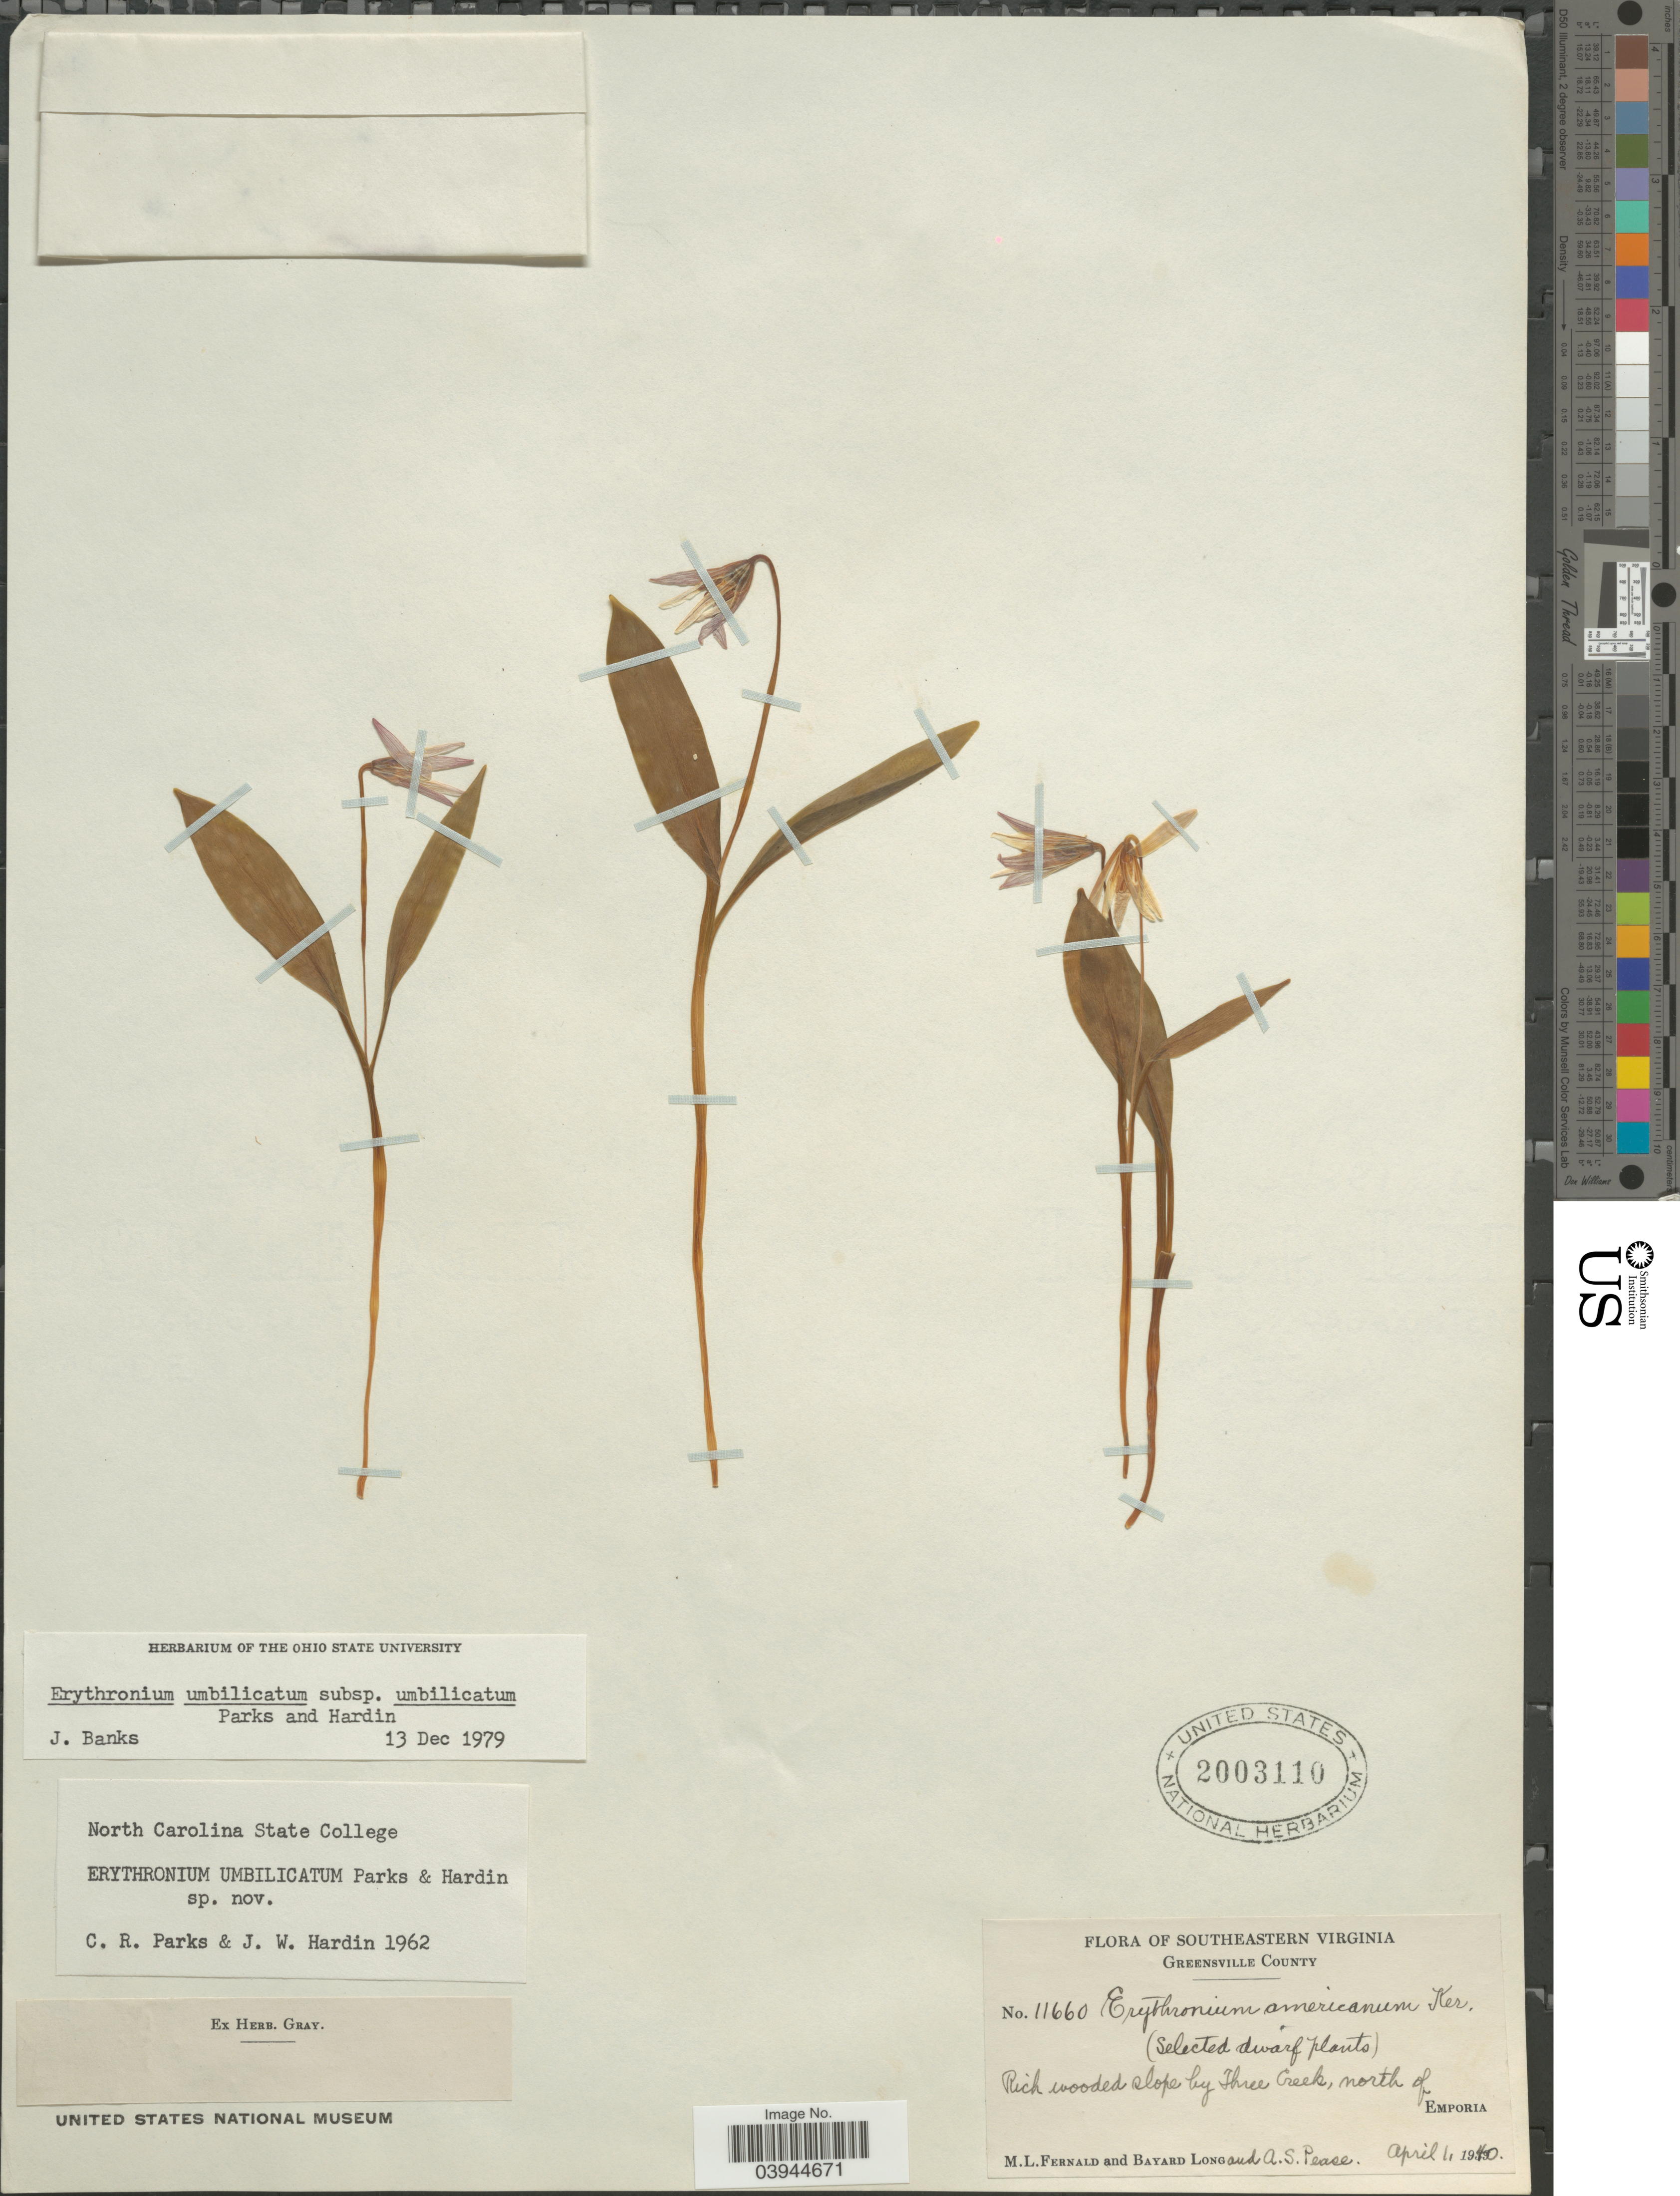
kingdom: Plantae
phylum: Tracheophyta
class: Liliopsida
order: Liliales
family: Liliaceae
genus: Erythronium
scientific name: Erythronium umbilicatum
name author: C.R. Parks & Hardin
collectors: M. L. Fernald, B. Long & A. S. Pease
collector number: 11660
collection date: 1940-04-01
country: United States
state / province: Virginia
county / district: Greensville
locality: Southeastern Virginia. Greensville County. Rich wooded slope by Three Creek, north of Emporia.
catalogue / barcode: US 2003110